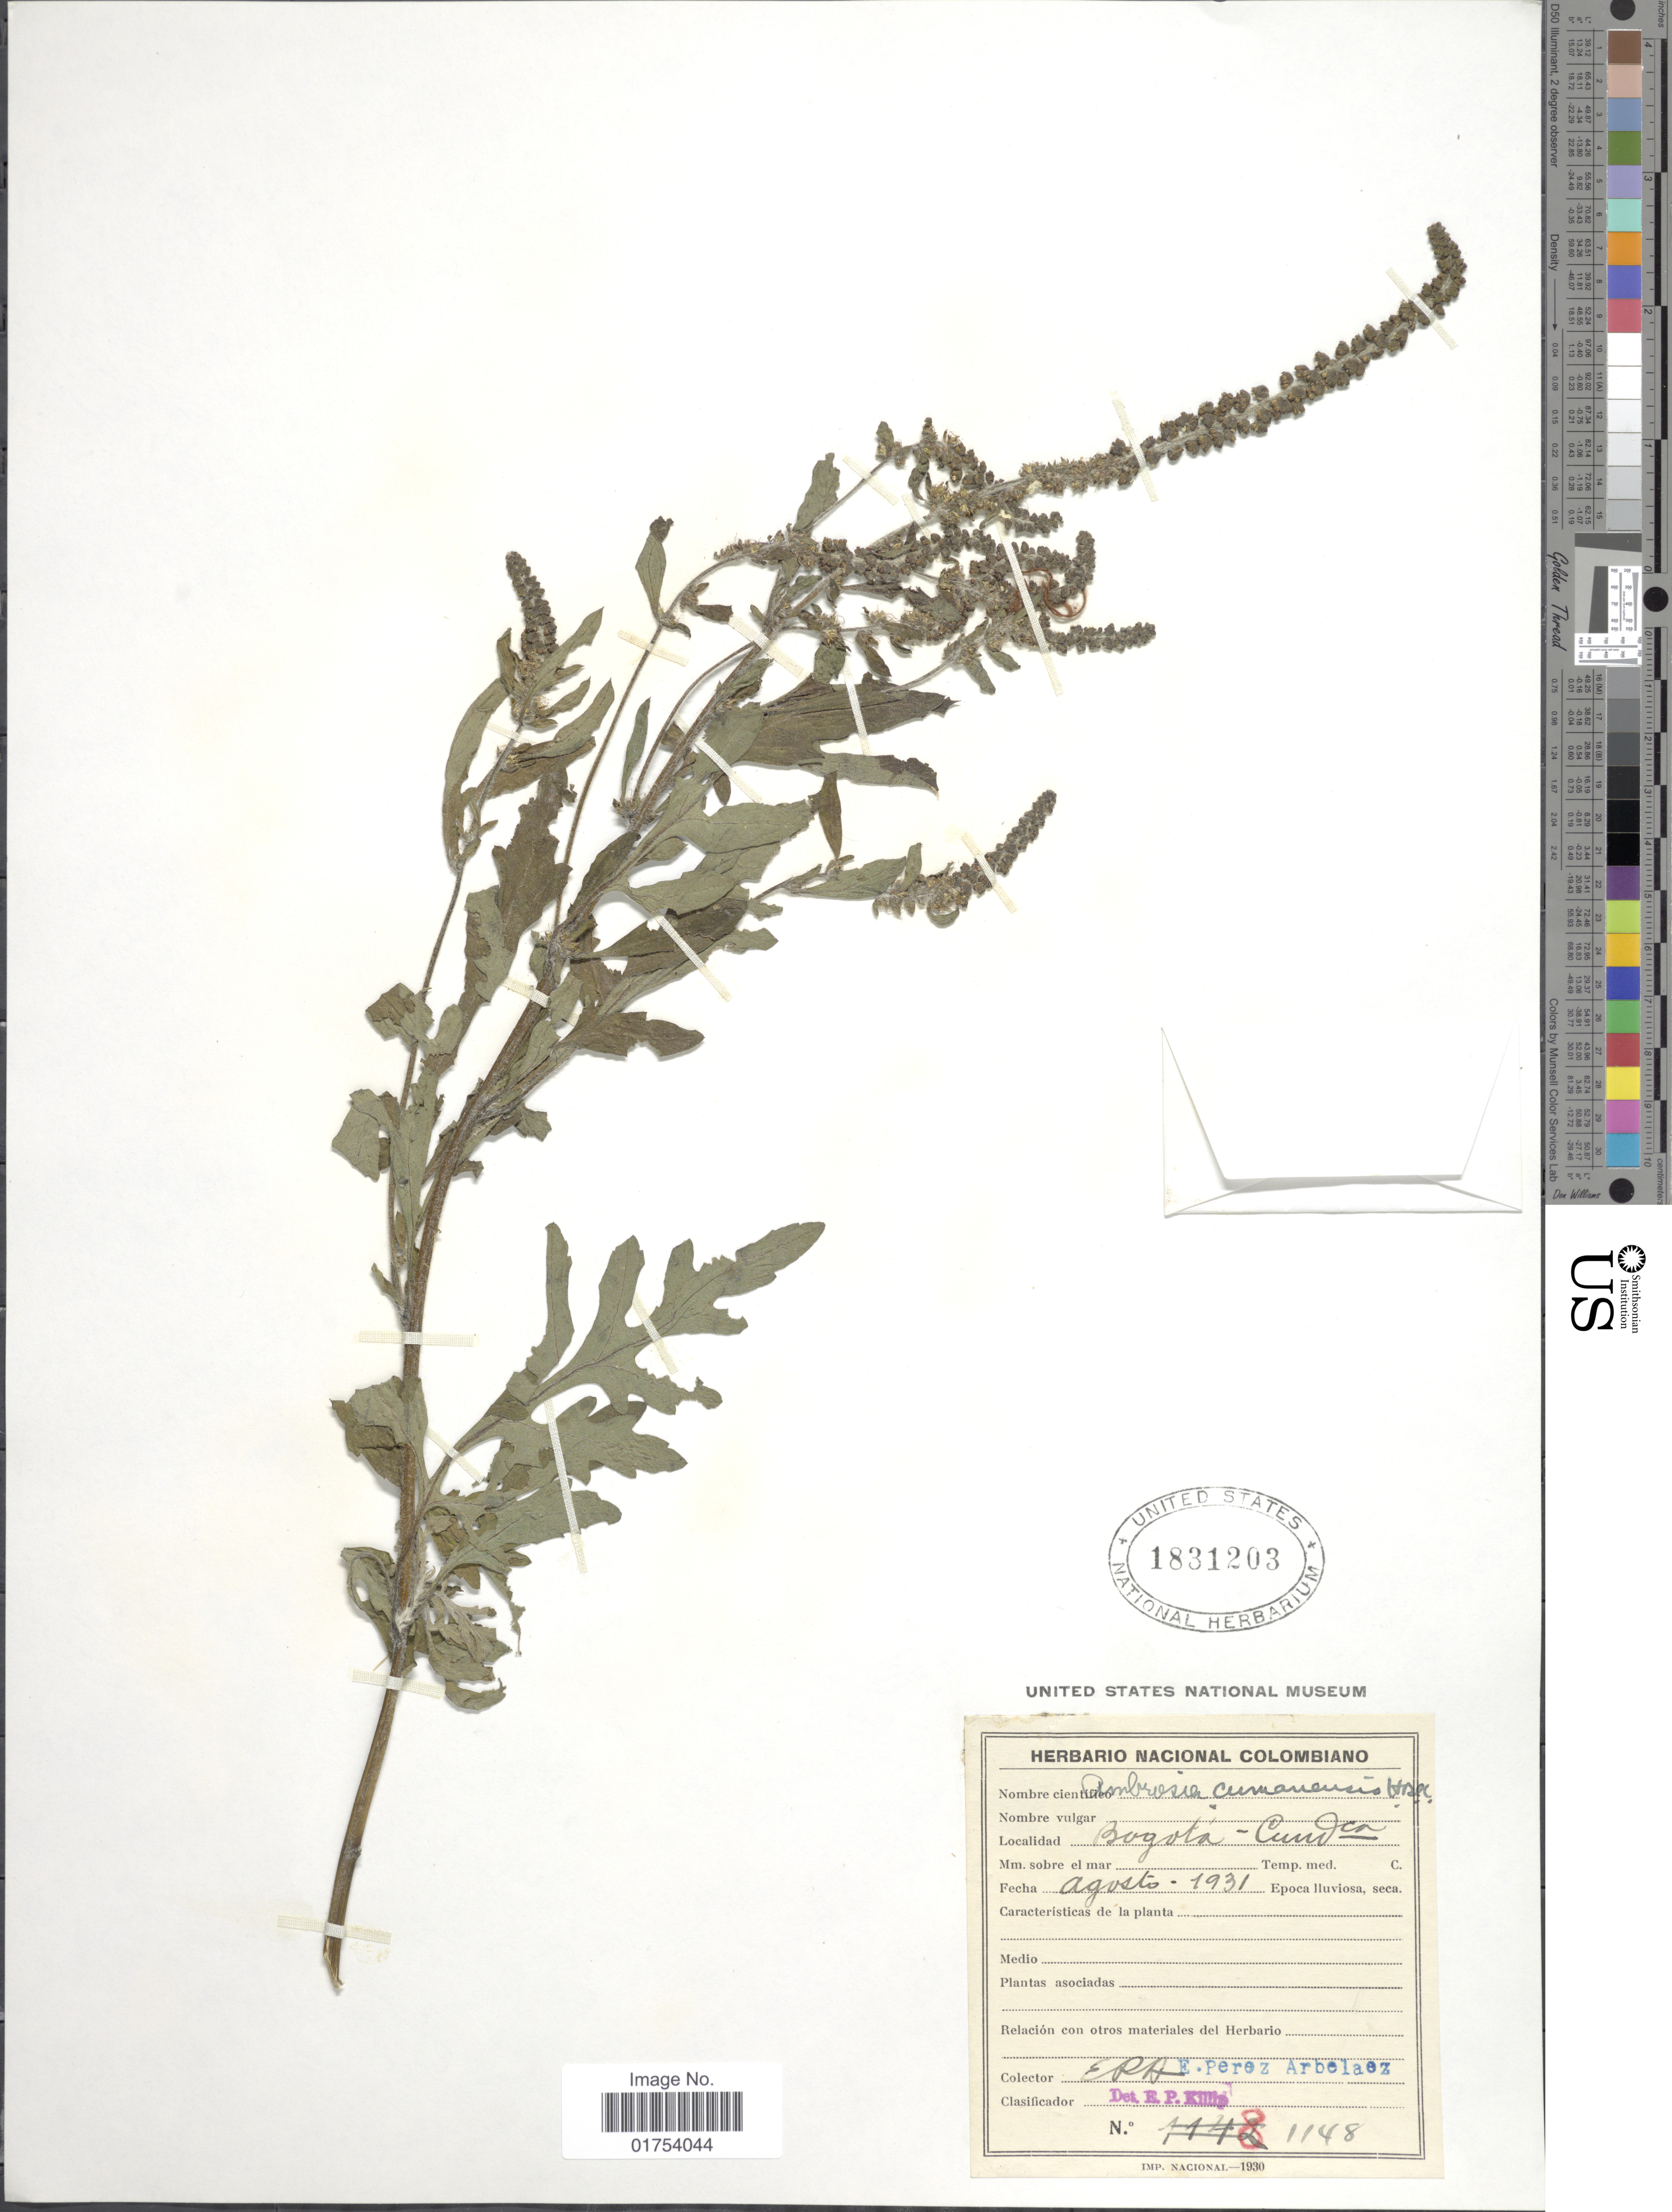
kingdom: Plantae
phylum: Tracheophyta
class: Magnoliopsida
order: Asterales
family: Asteraceae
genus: Ambrosia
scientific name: Ambrosia peruviana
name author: Willd.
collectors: E. Pérez Arbeláez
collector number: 1148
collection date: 1931-08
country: Colombia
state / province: Cundinamarca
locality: Bogota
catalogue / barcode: US 1831203